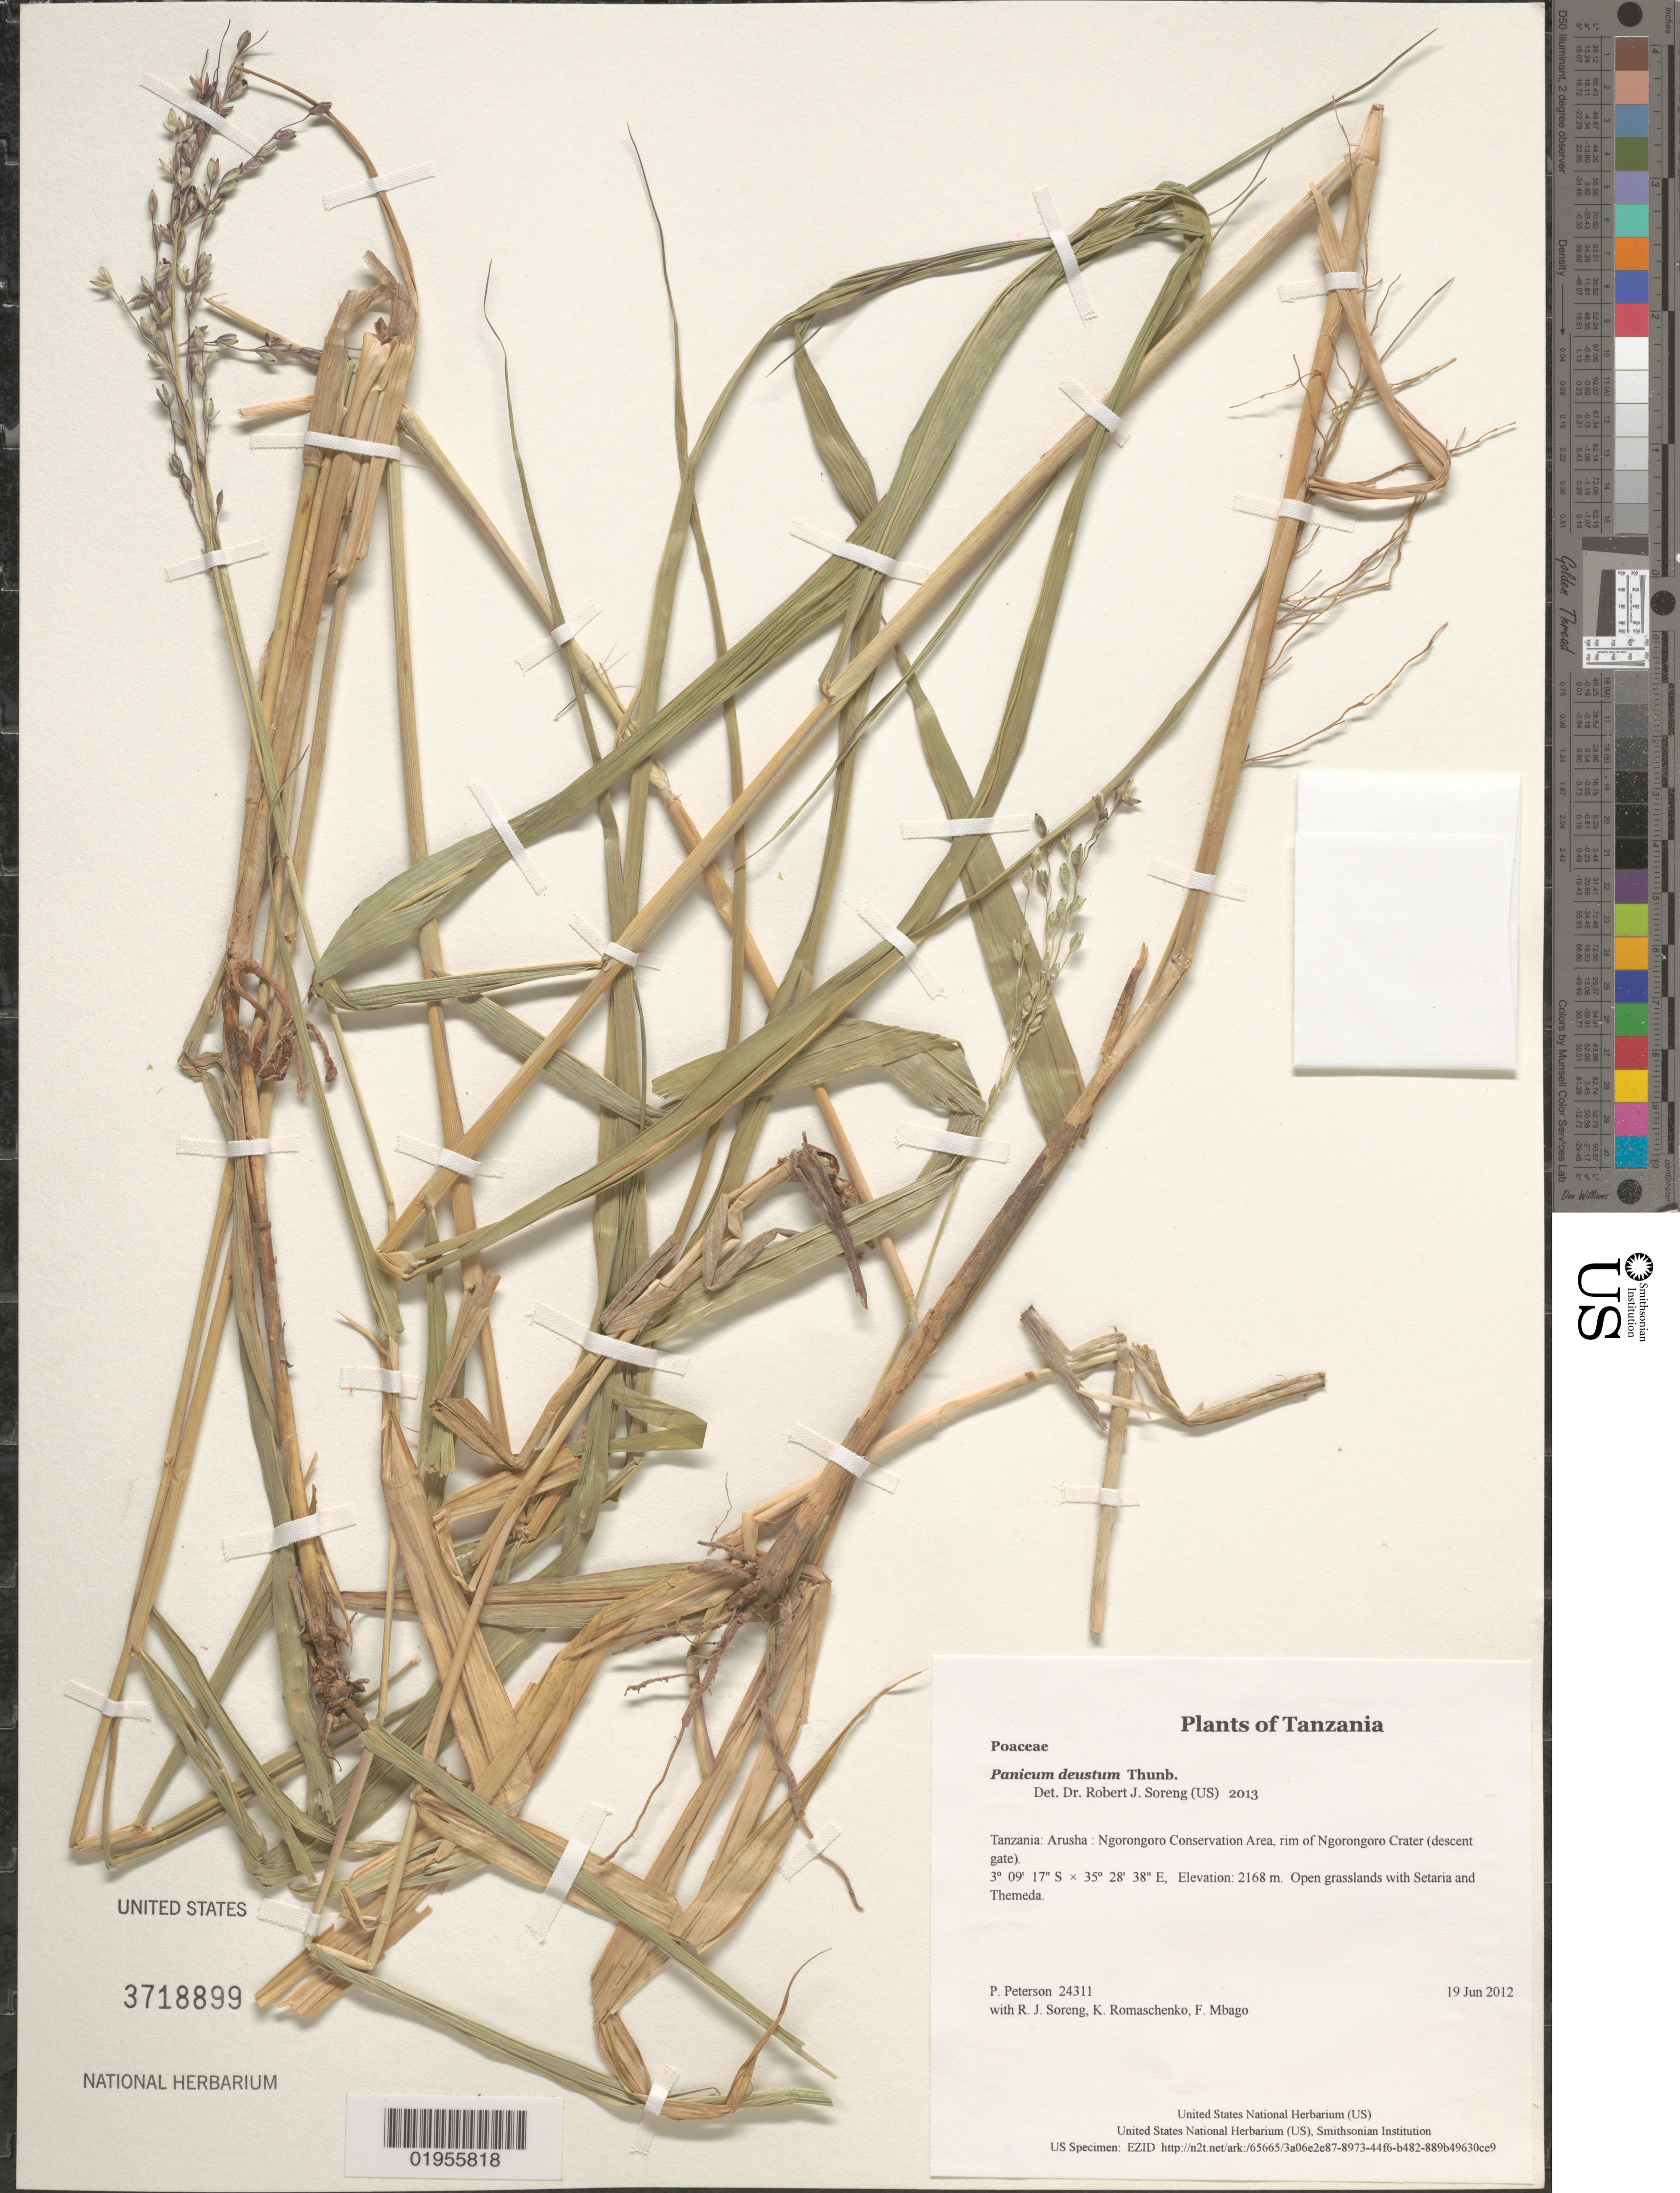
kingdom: Plantae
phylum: Tracheophyta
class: Liliopsida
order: Poales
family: Poaceae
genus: Panicum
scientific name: Panicum deustum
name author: Thunb.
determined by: Soreng, Robert J., Research Associate (BOT), Smithsonian Institution - National Museum of Natural History (UNITED STATES)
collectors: P. M. Peterson, R. J. Soreng, K. Romaschenko & F. Mbago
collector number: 24311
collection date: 2012-06-19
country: Tanzania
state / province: Arusha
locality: Ngorongoro Conservation Area, rim of Ngorongoro Crater (descent gate).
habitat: Open grasslands with Setaria and Themeda.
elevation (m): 2168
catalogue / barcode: US 3718899